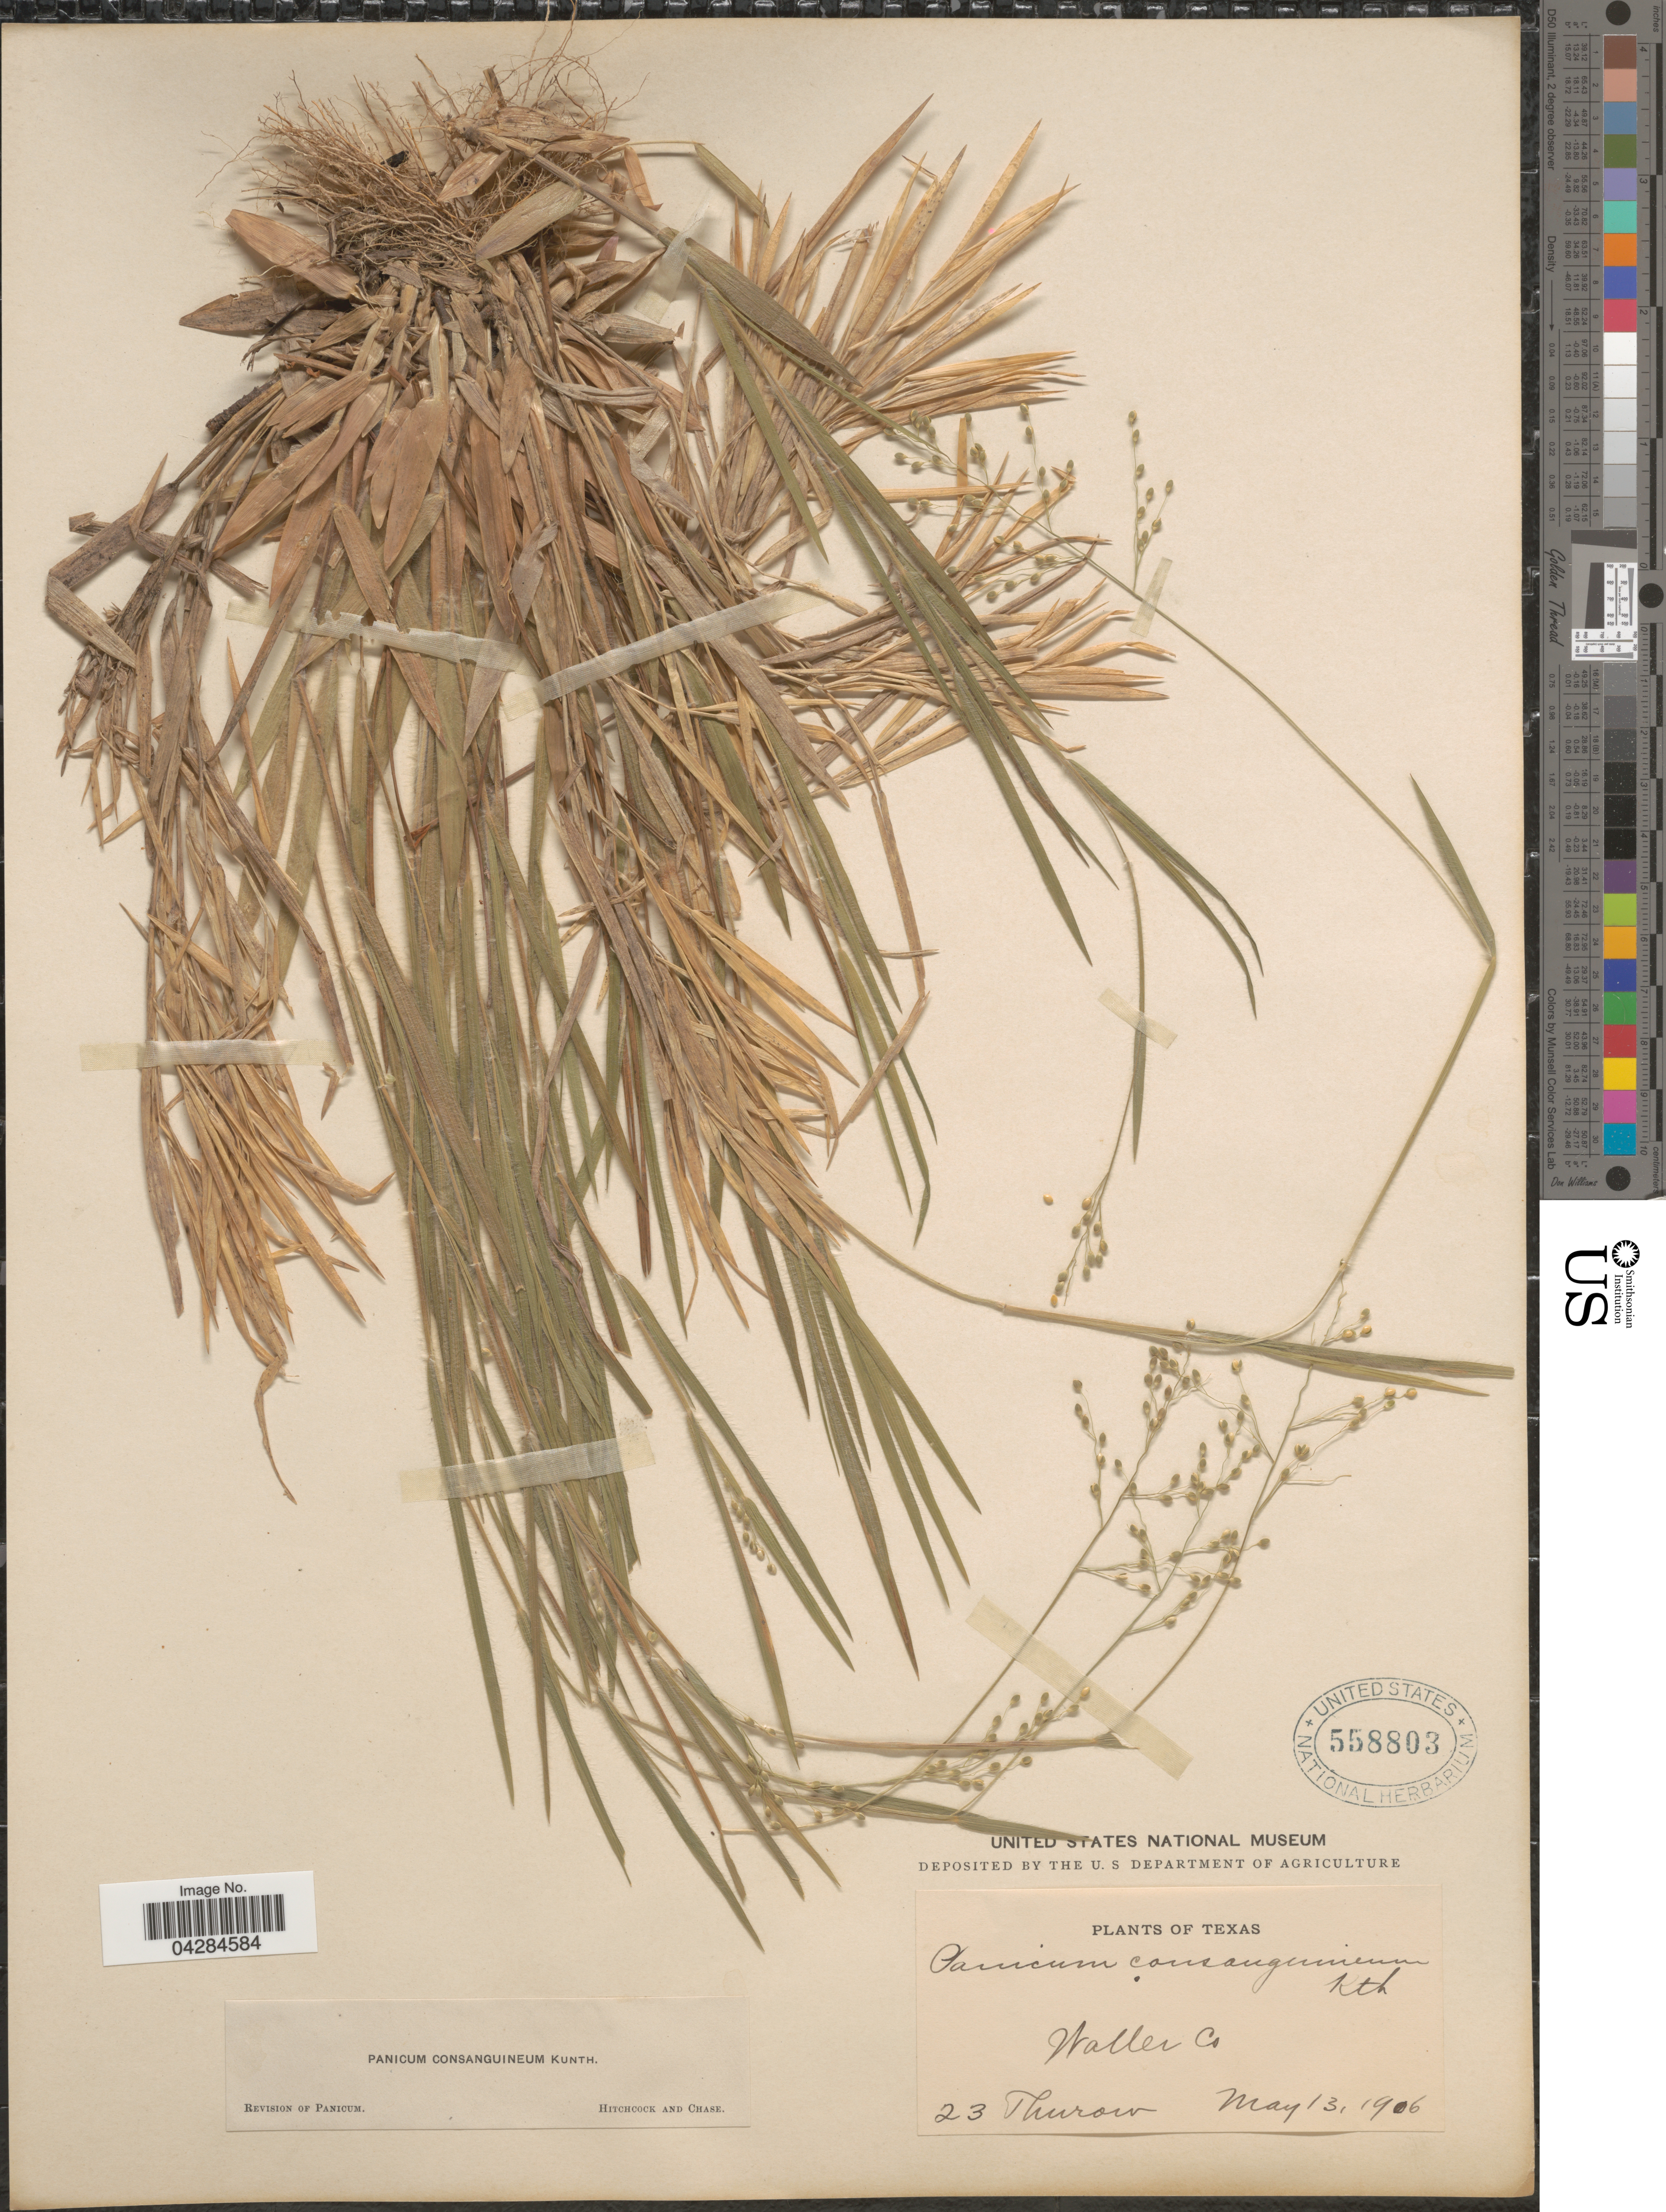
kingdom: Plantae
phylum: Tracheophyta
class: Liliopsida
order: Poales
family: Poaceae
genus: Dichanthelium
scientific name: Dichanthelium ovale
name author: (Elliott) Gould & C.A. Clark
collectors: Thurow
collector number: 23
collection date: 1906-05-13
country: United States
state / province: Texas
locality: Waller Co.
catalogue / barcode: US 558803